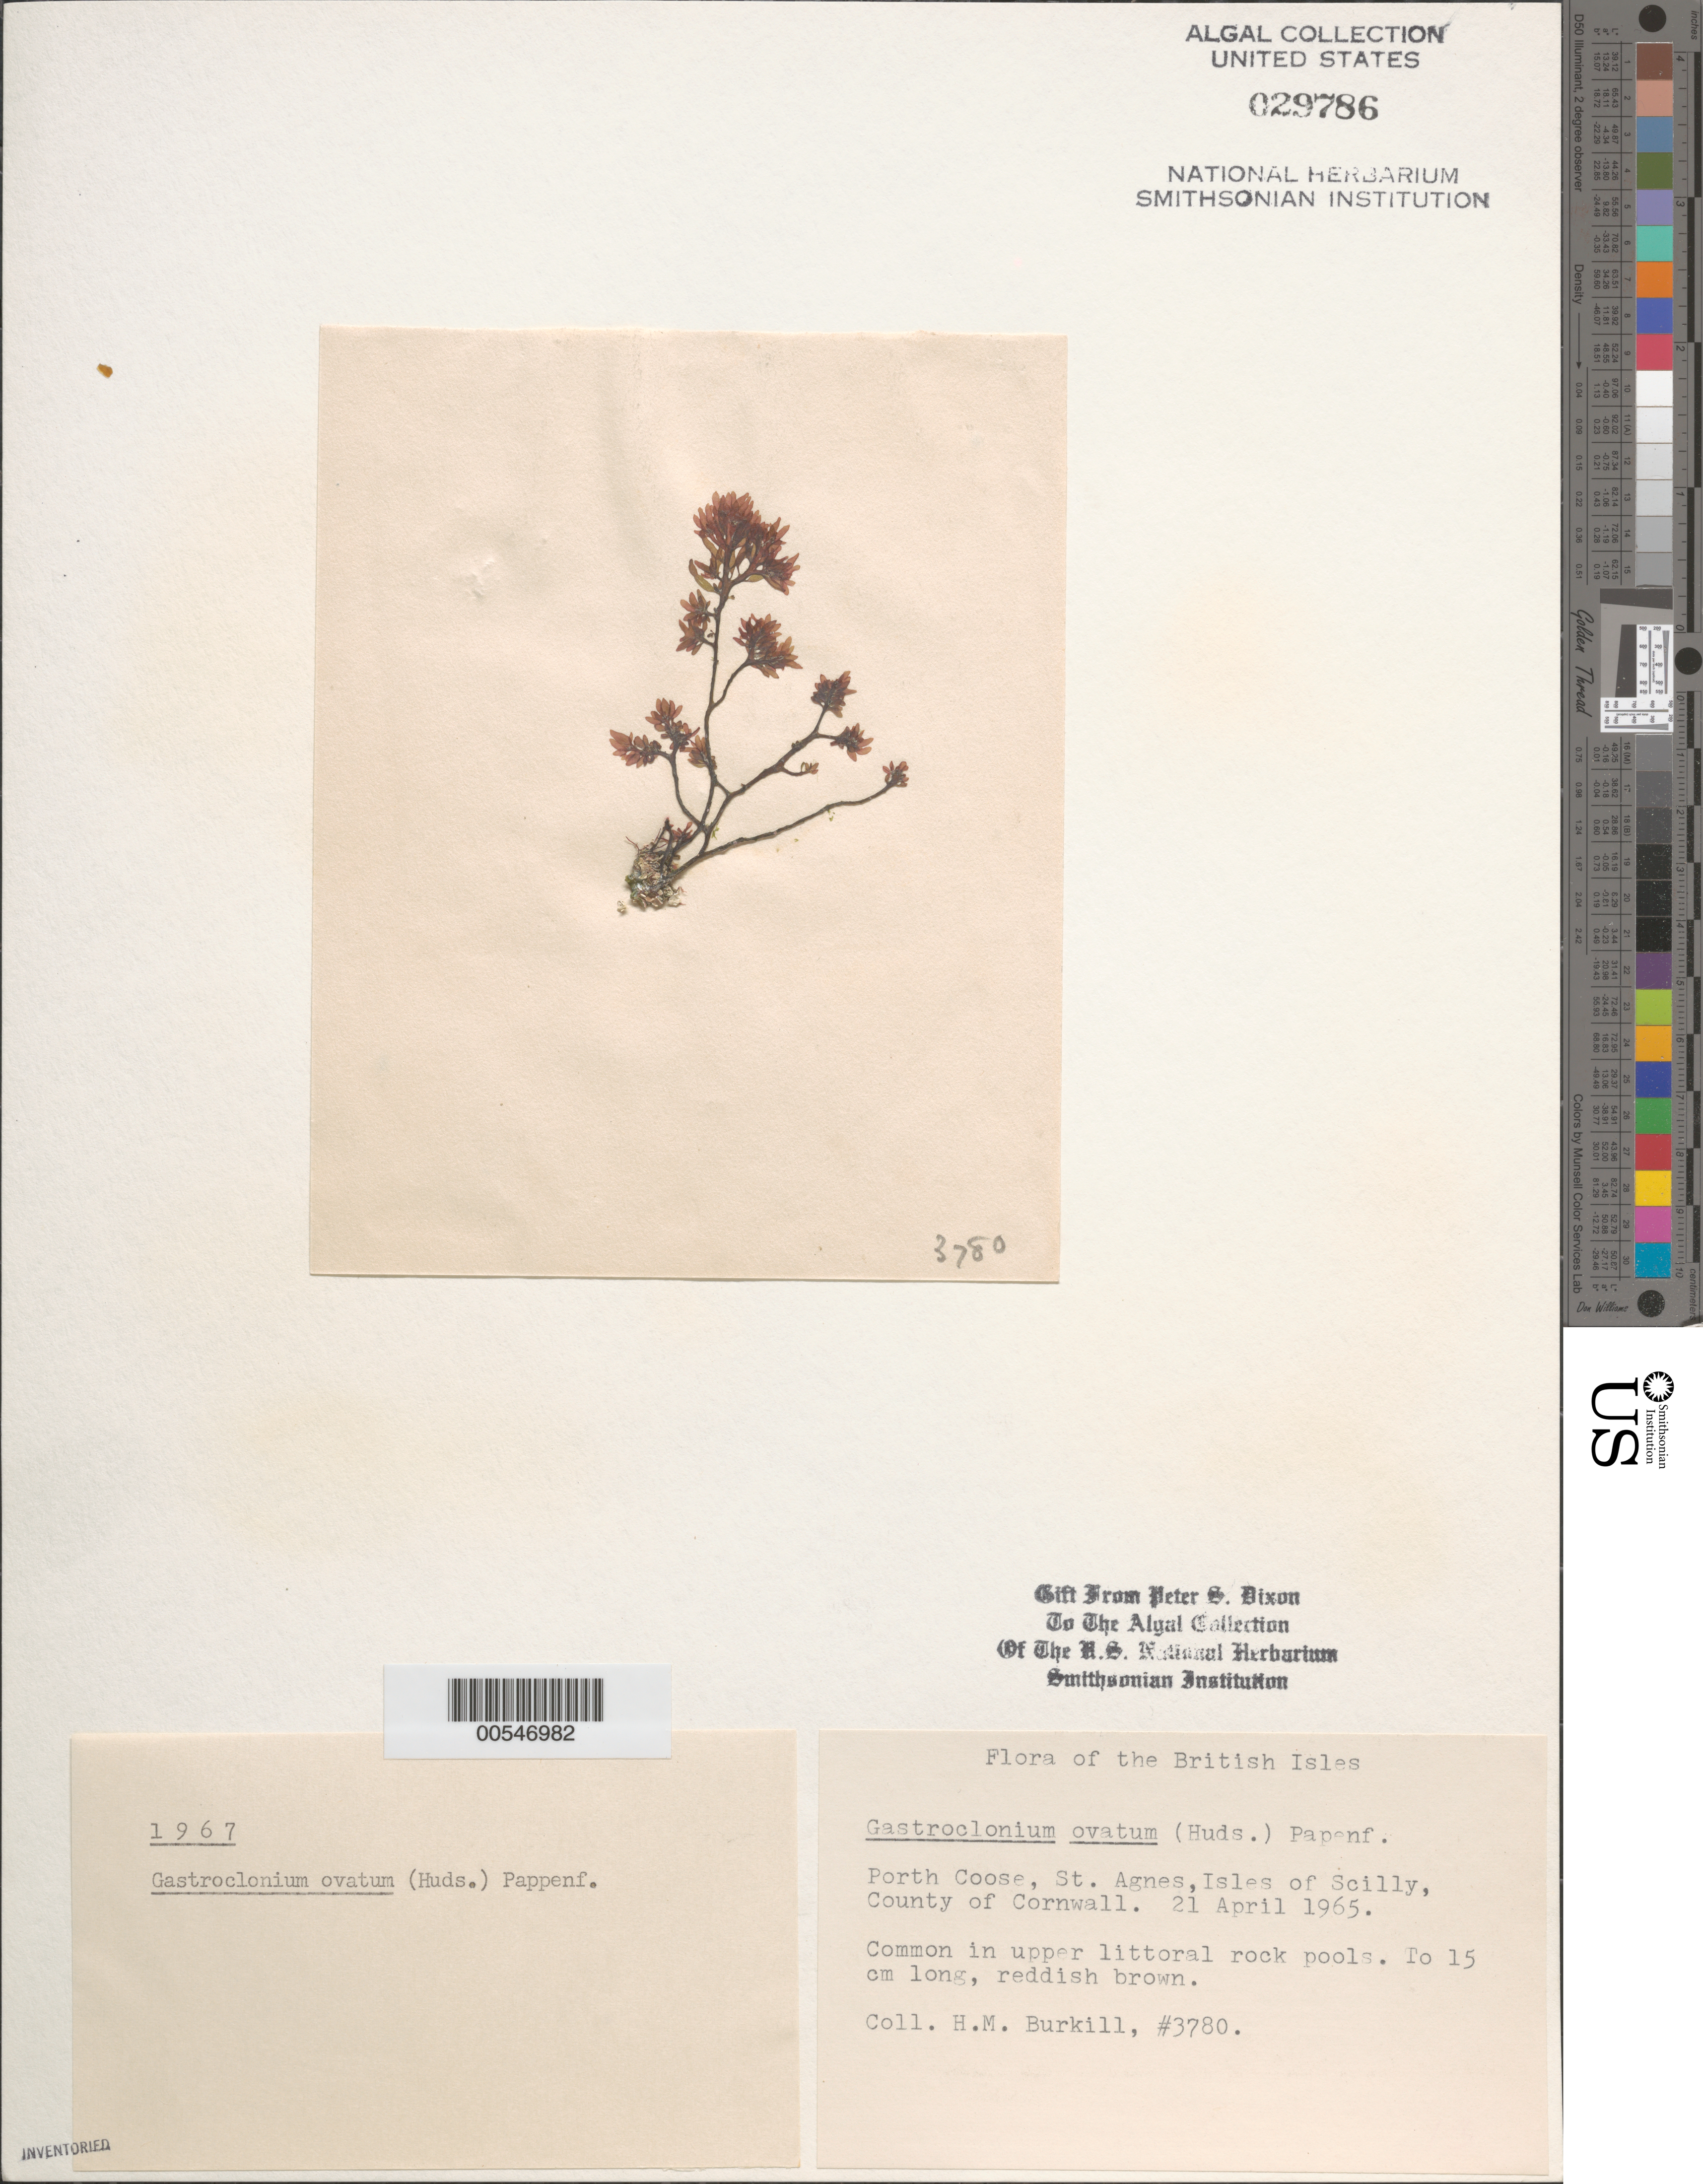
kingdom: Plantae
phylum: Rhodophyta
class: Florideophyceae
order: Rhodymeniales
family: Champiaceae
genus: Gastroclonium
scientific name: Gastroclonium ovatum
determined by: Dixon, P. S.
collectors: H. M. Burkill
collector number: HMB 3780, PSD 1967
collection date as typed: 21 Apr 1965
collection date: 1965-04-21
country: United Kingdom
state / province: England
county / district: Council of the Isles of Scilly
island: St. Agnes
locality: Porth Coose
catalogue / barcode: US 29786